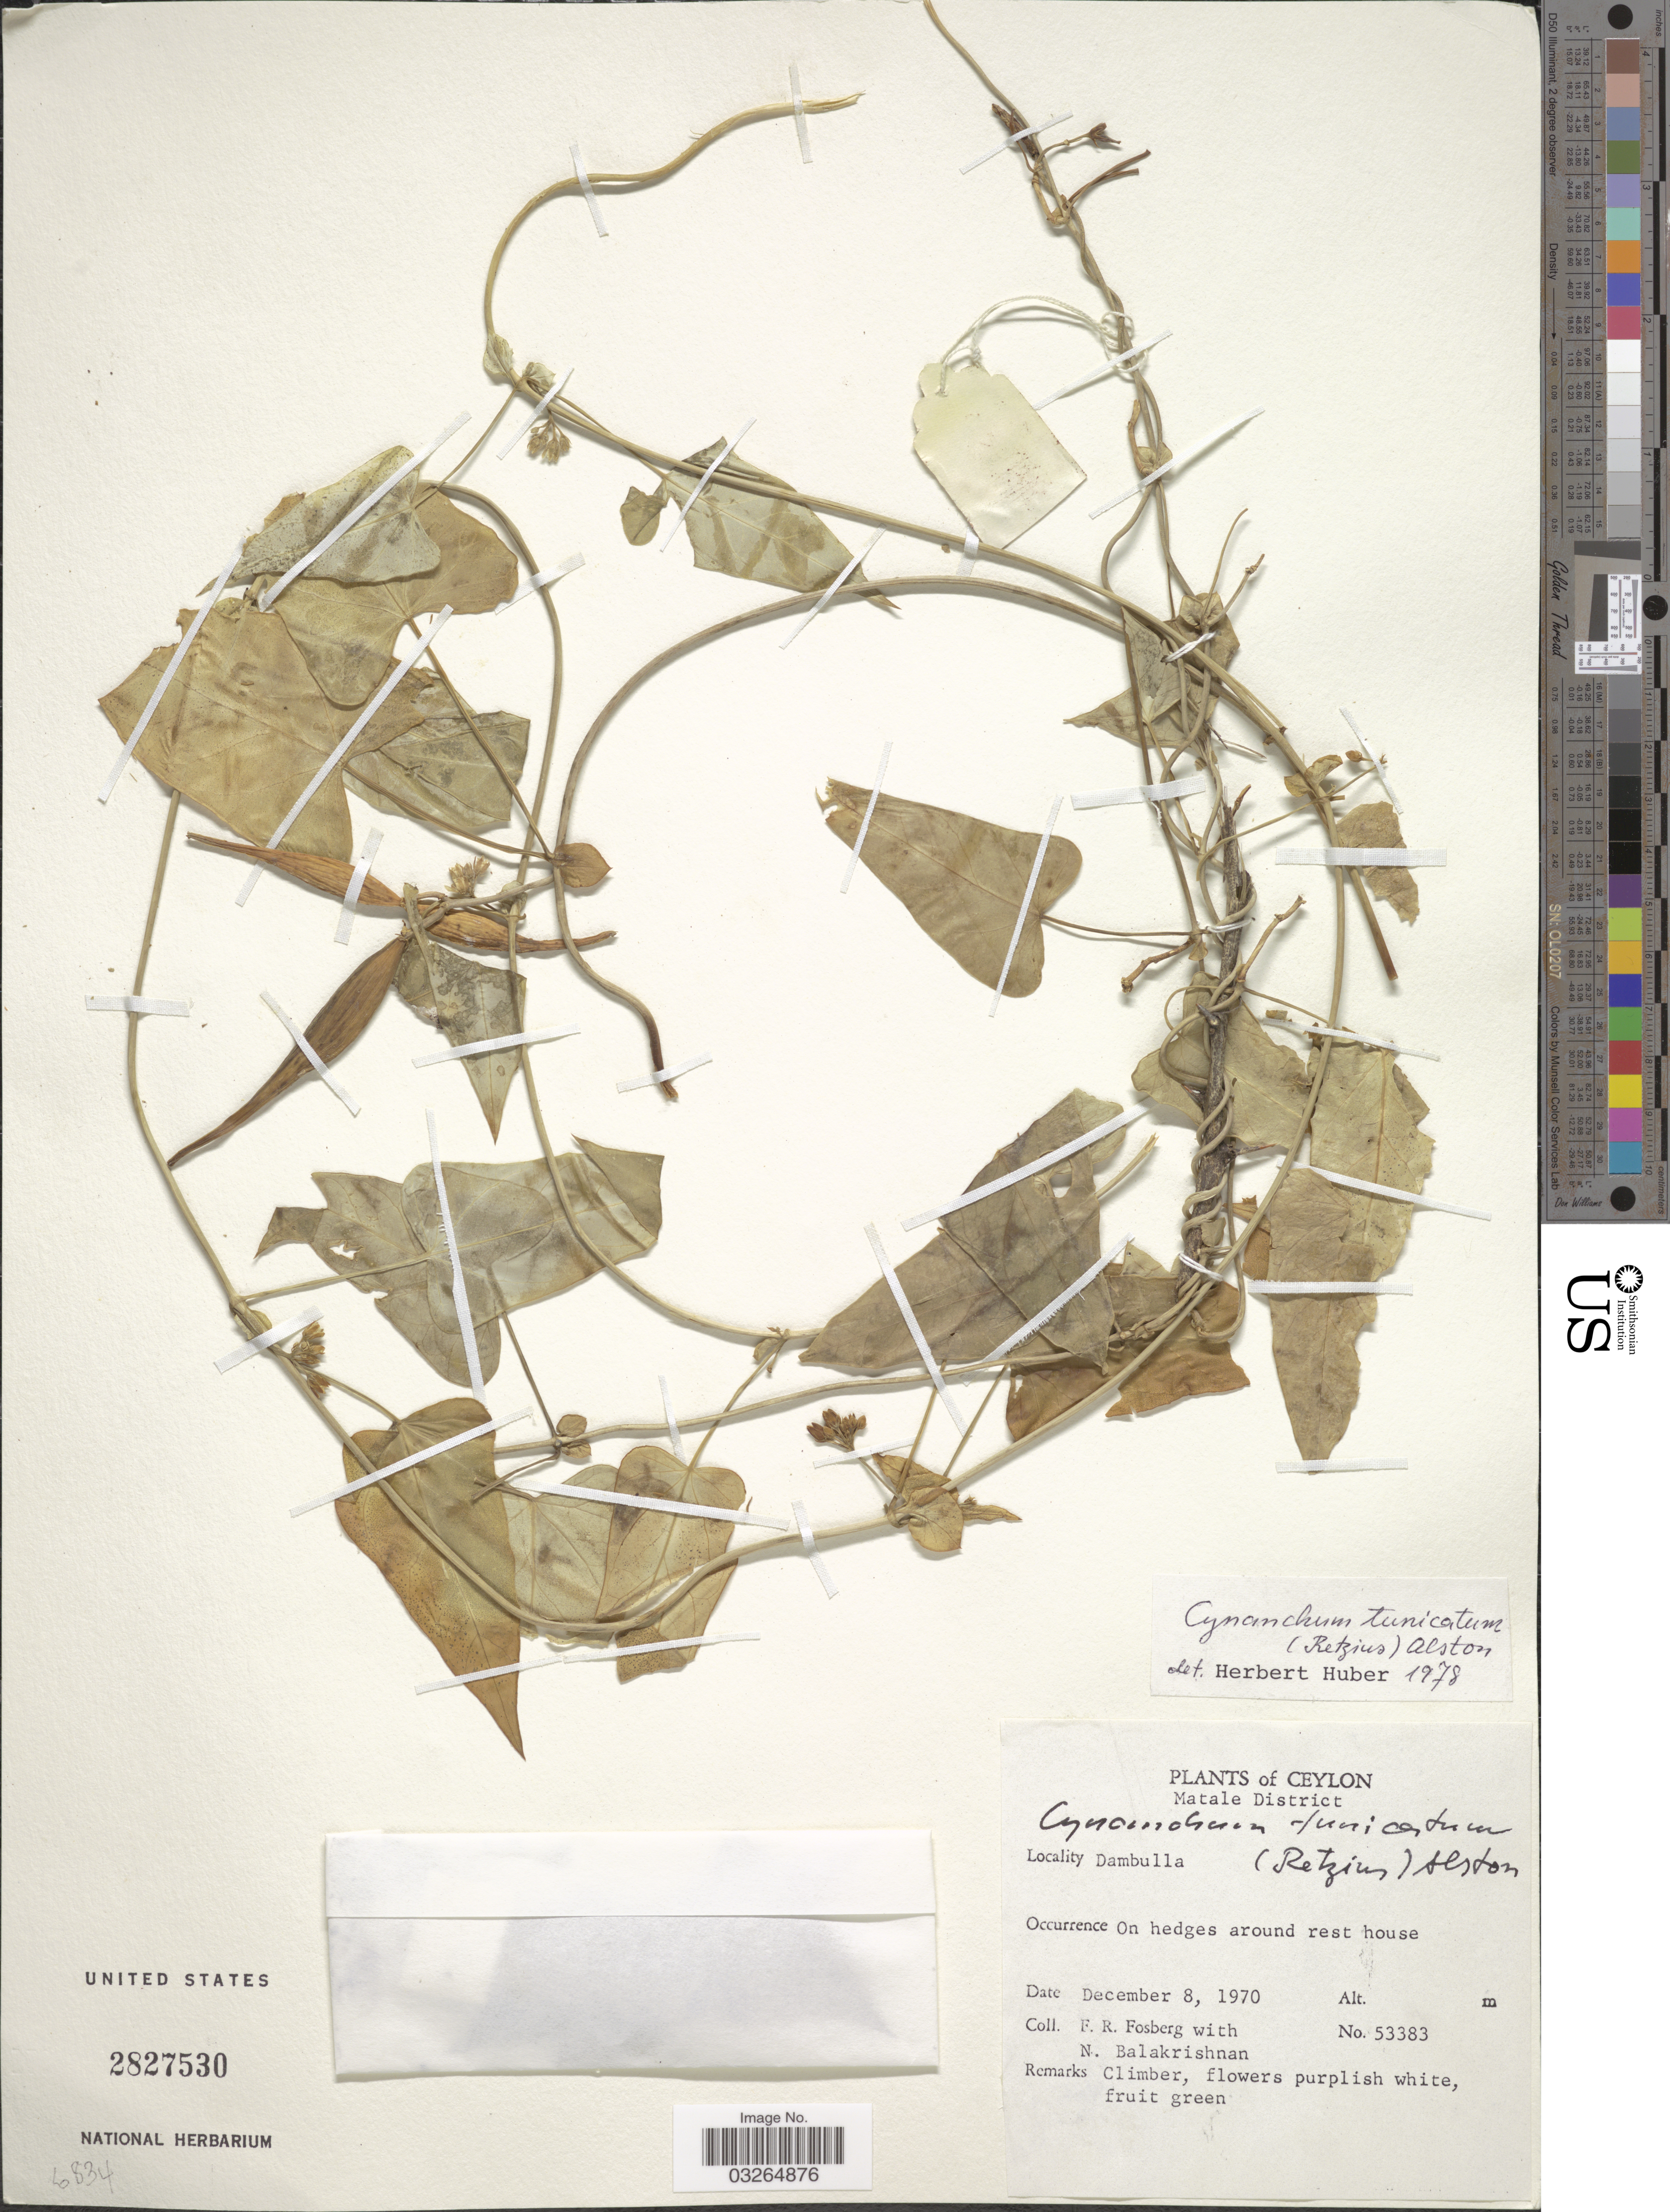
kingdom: Plantae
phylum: Tracheophyta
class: Magnoliopsida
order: Gentianales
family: Apocynaceae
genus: Cynanchum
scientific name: Cynanchum tunicatum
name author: (Retz.) Alston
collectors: F. R. Fosberg & N. Balakrishnan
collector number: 53383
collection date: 1970-12-08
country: Sri Lanka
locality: Ceylon. Matale District. Dambulla. On hedges around rest house.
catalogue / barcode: US 2827530